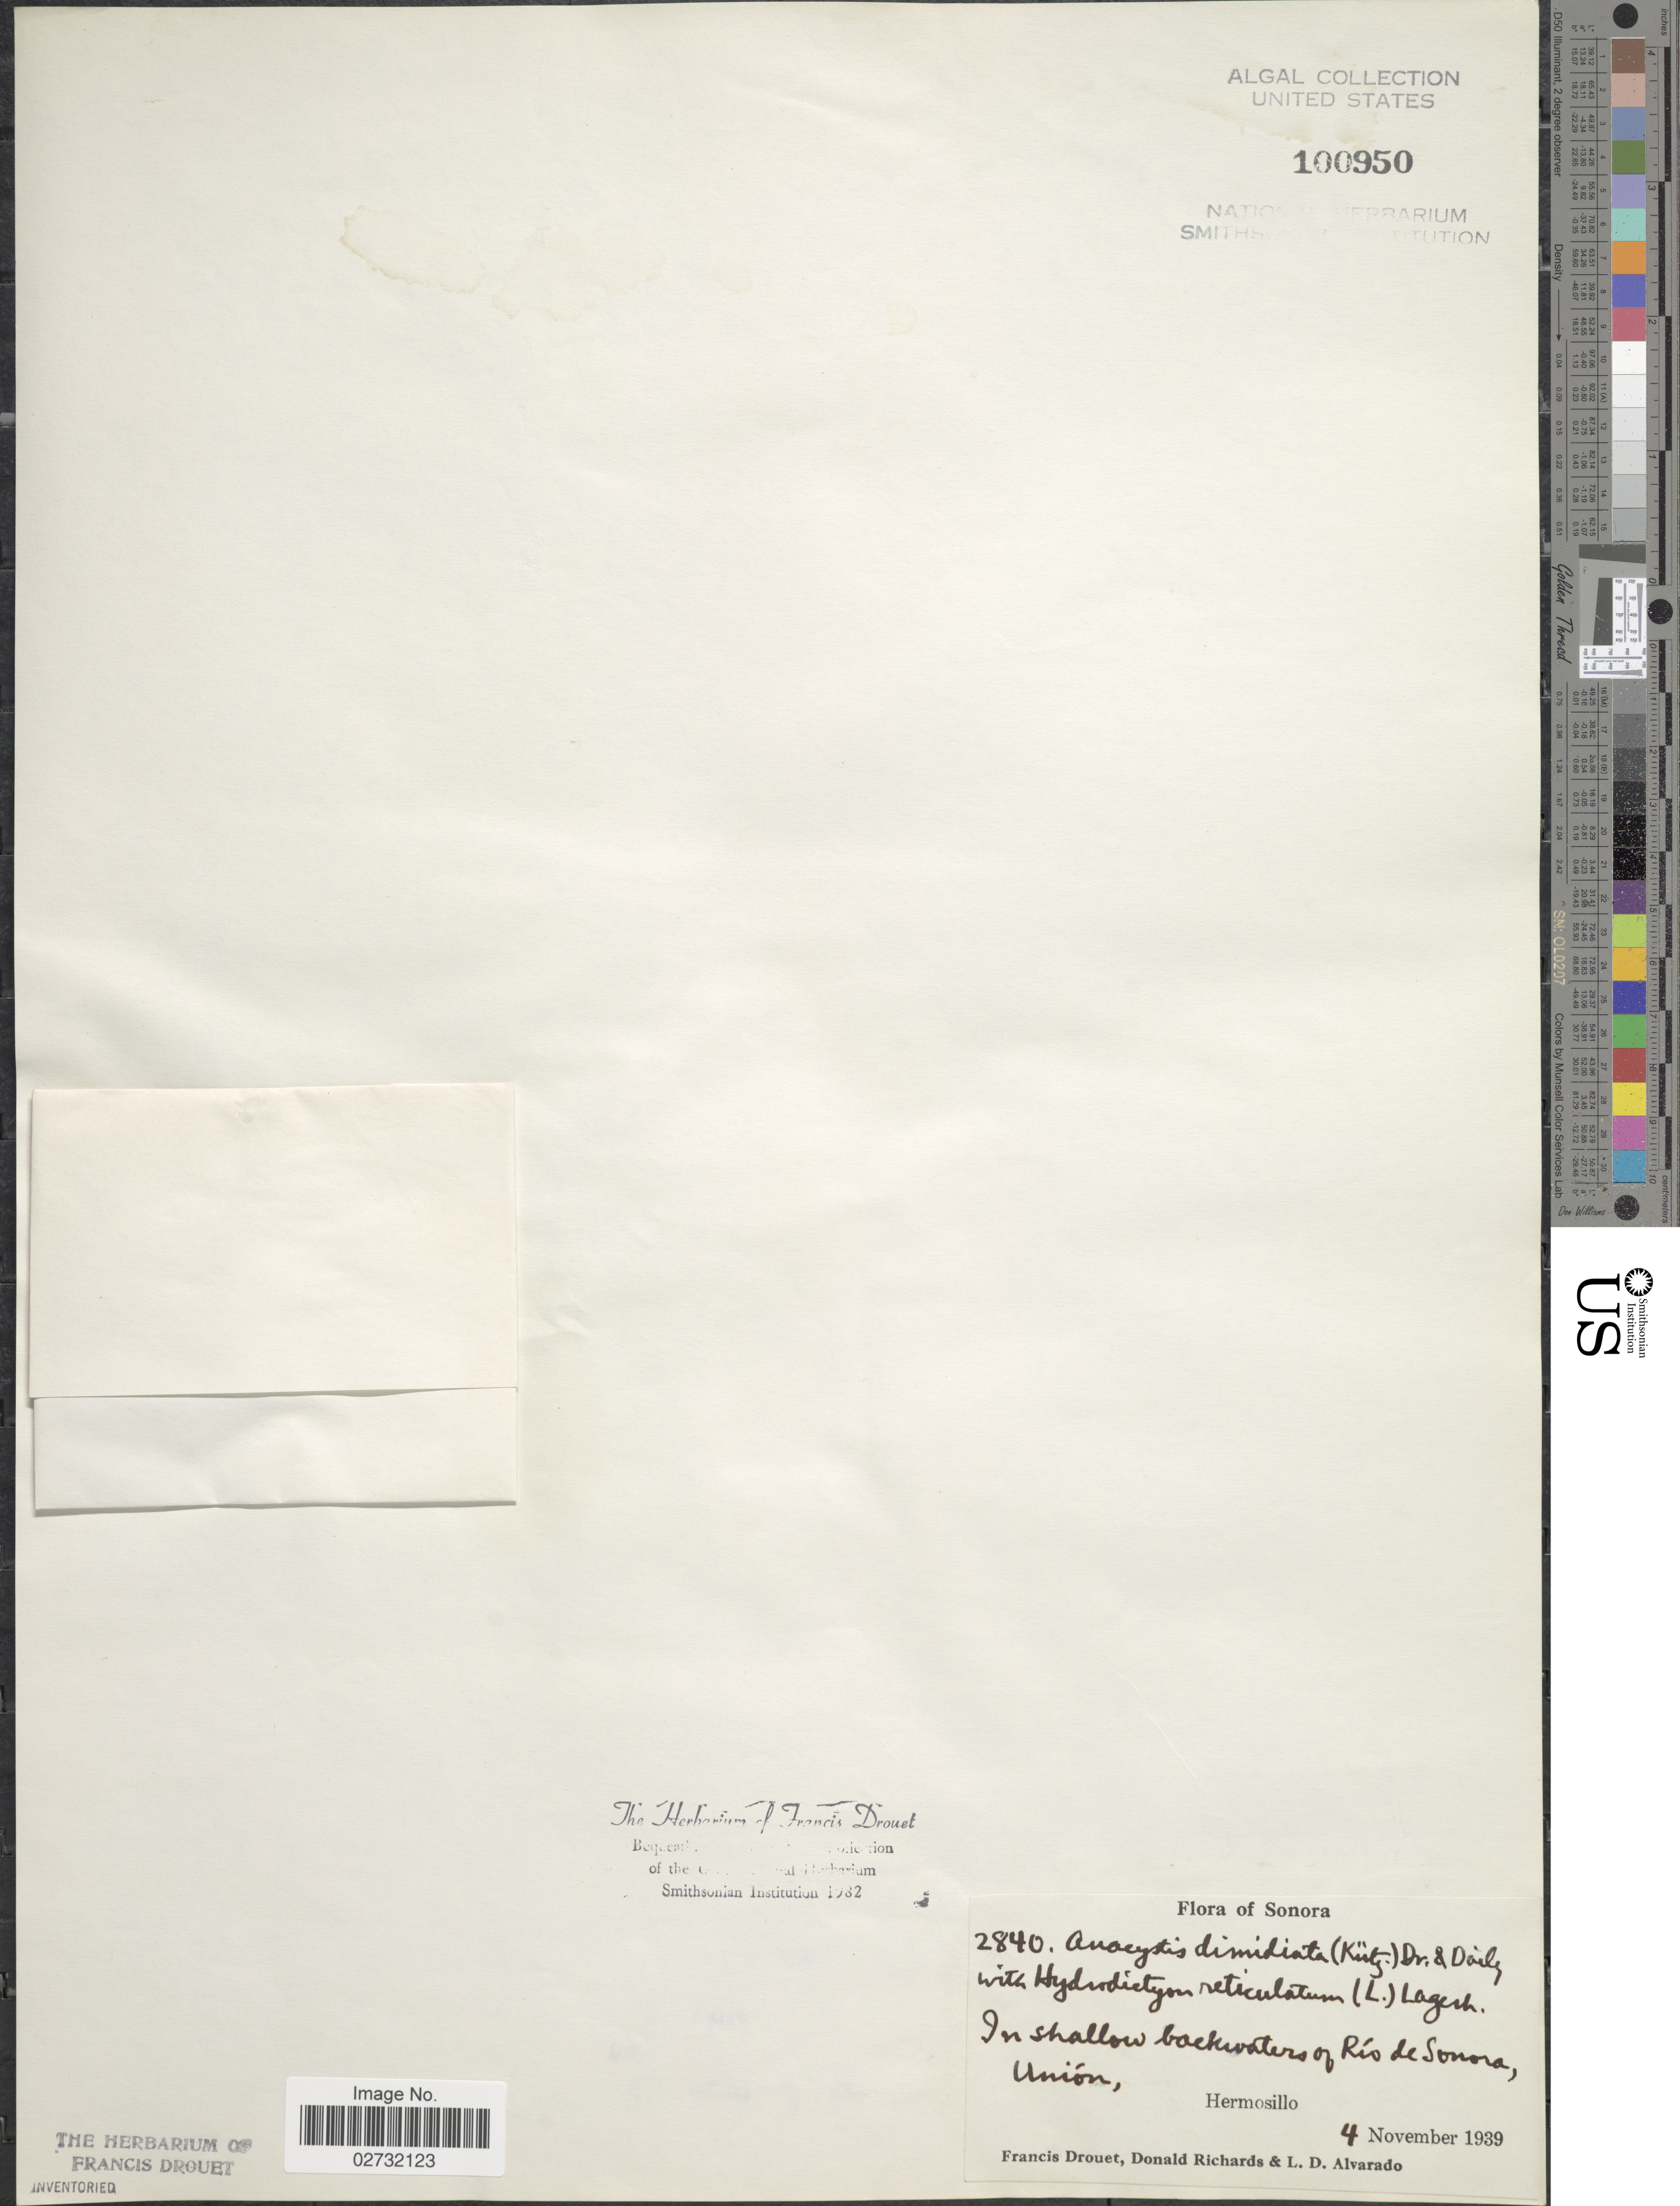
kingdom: Bacteria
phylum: Cyanobacteria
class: Cyanobacteriia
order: Cyanobacteriales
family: Chroococcaceae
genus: Anacystis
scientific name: Anacystis dimidiata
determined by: Drouet, F. E.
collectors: F. E. Drouet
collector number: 2840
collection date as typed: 04 Nov 1939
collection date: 1939-11-04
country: Mexico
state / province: Sonora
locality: Rio de sonora, union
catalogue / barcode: US 100950